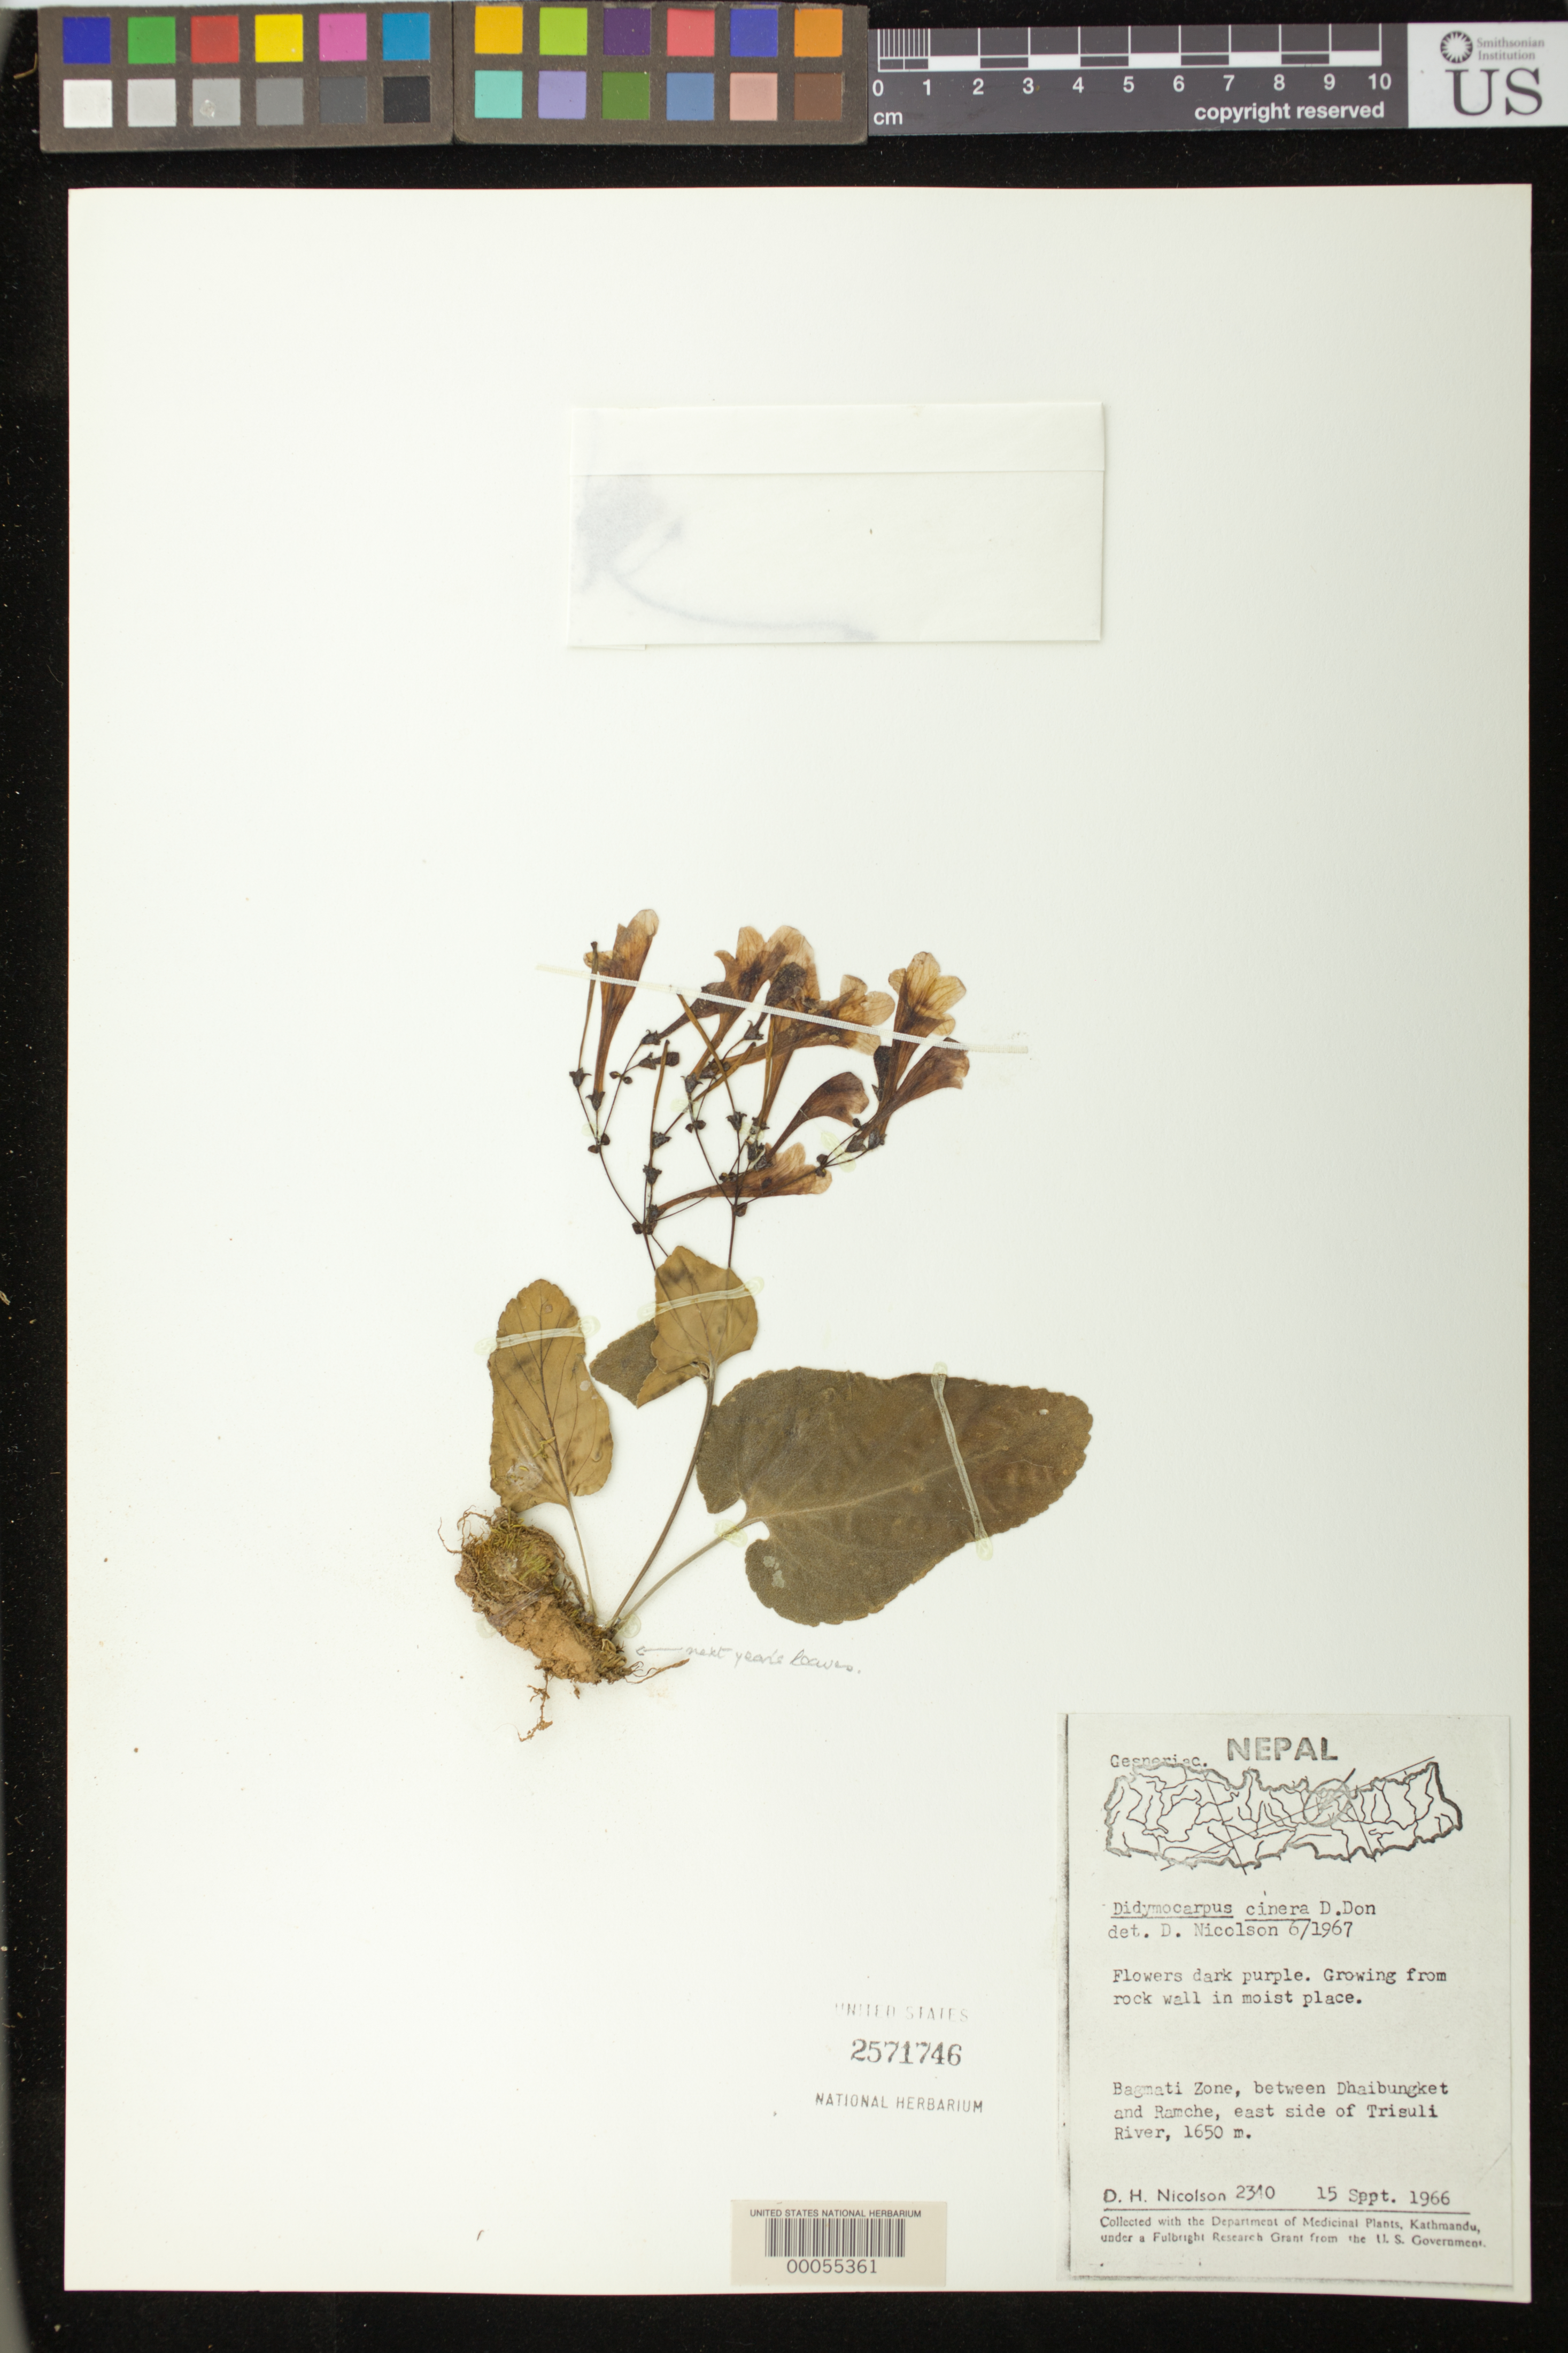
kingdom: Plantae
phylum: Tracheophyta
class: Magnoliopsida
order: Lamiales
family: Gesneriaceae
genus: Didymocarpus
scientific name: Didymocarpus cinereus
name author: D. Don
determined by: Nicolson, Dan H.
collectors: D. H. Nicolson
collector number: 2340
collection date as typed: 15 Sep 1966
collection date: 1966-09-15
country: Nepal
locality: Bagnati zone, between dhaibungket and ramche, e side of trisuli river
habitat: Rock wall in moist place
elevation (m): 1650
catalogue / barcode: US 2571746